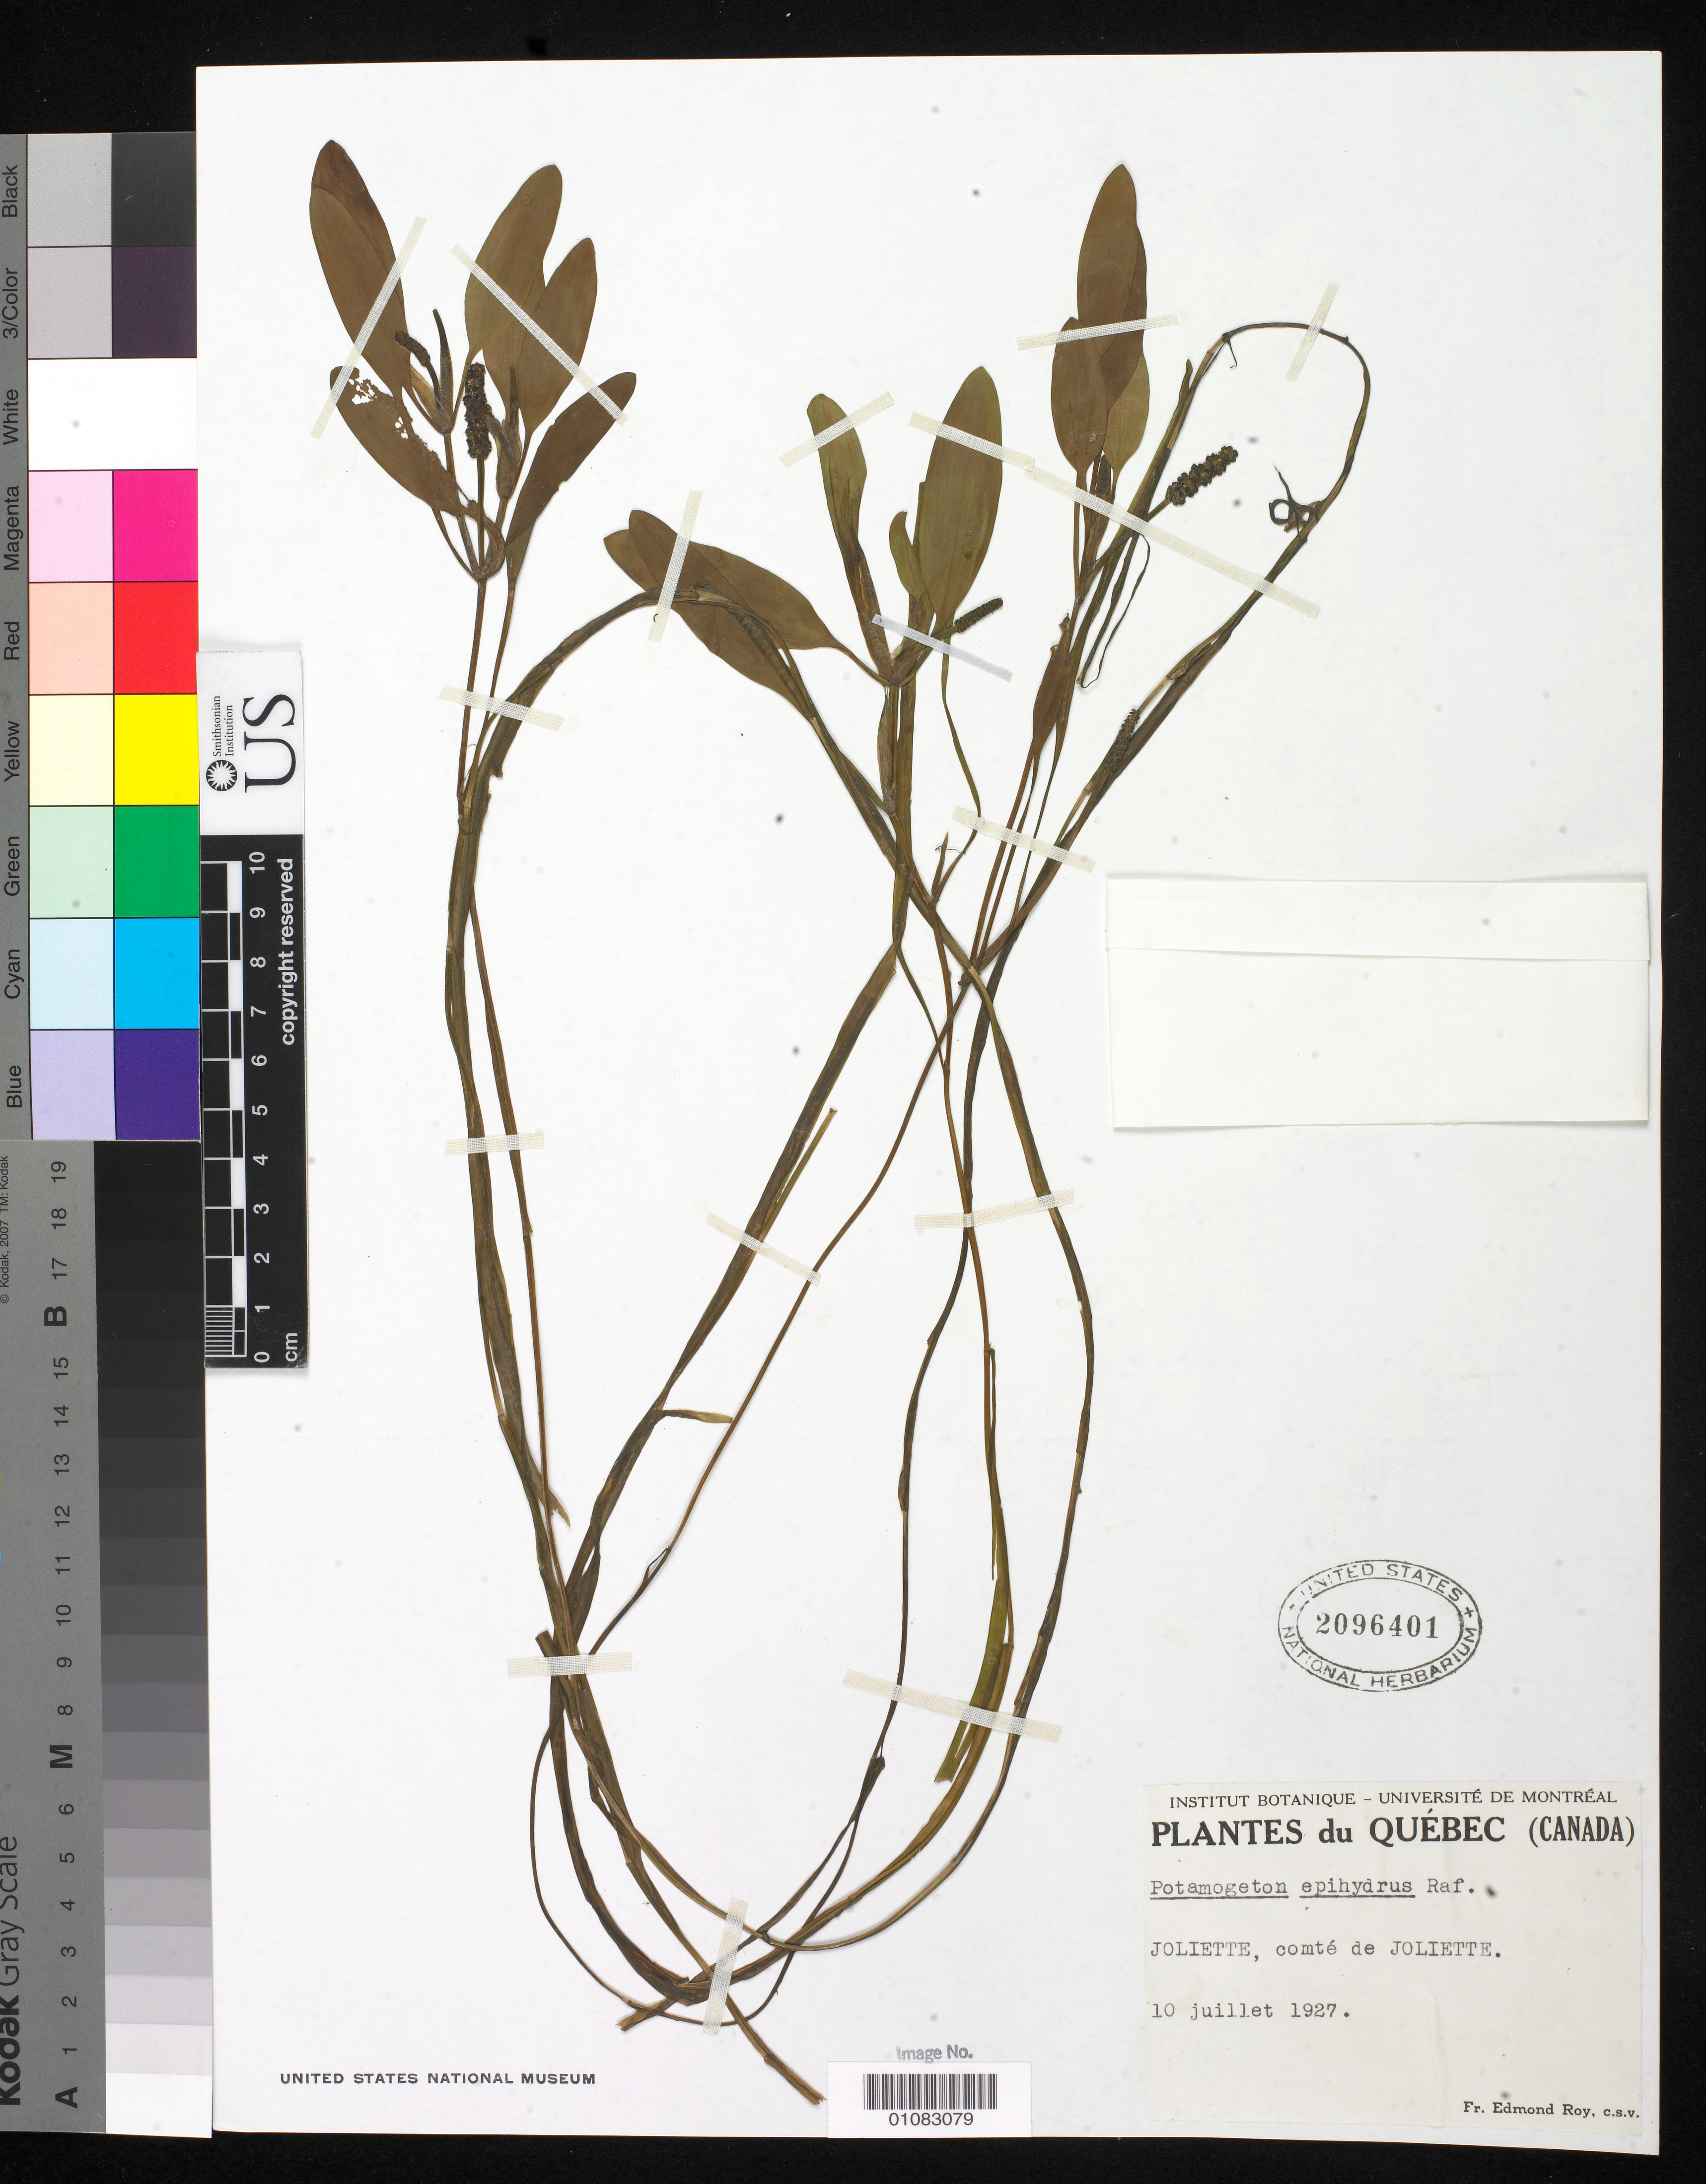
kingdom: Plantae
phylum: Tracheophyta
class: Liliopsida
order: Alismatales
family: Potamogetonaceae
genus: Potamogeton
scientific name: Potamogeton epihydrus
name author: Raf.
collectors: E. Roy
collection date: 1927-07-10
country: Canada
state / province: Quebec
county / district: Joliette County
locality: Joliette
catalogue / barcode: US 2096401